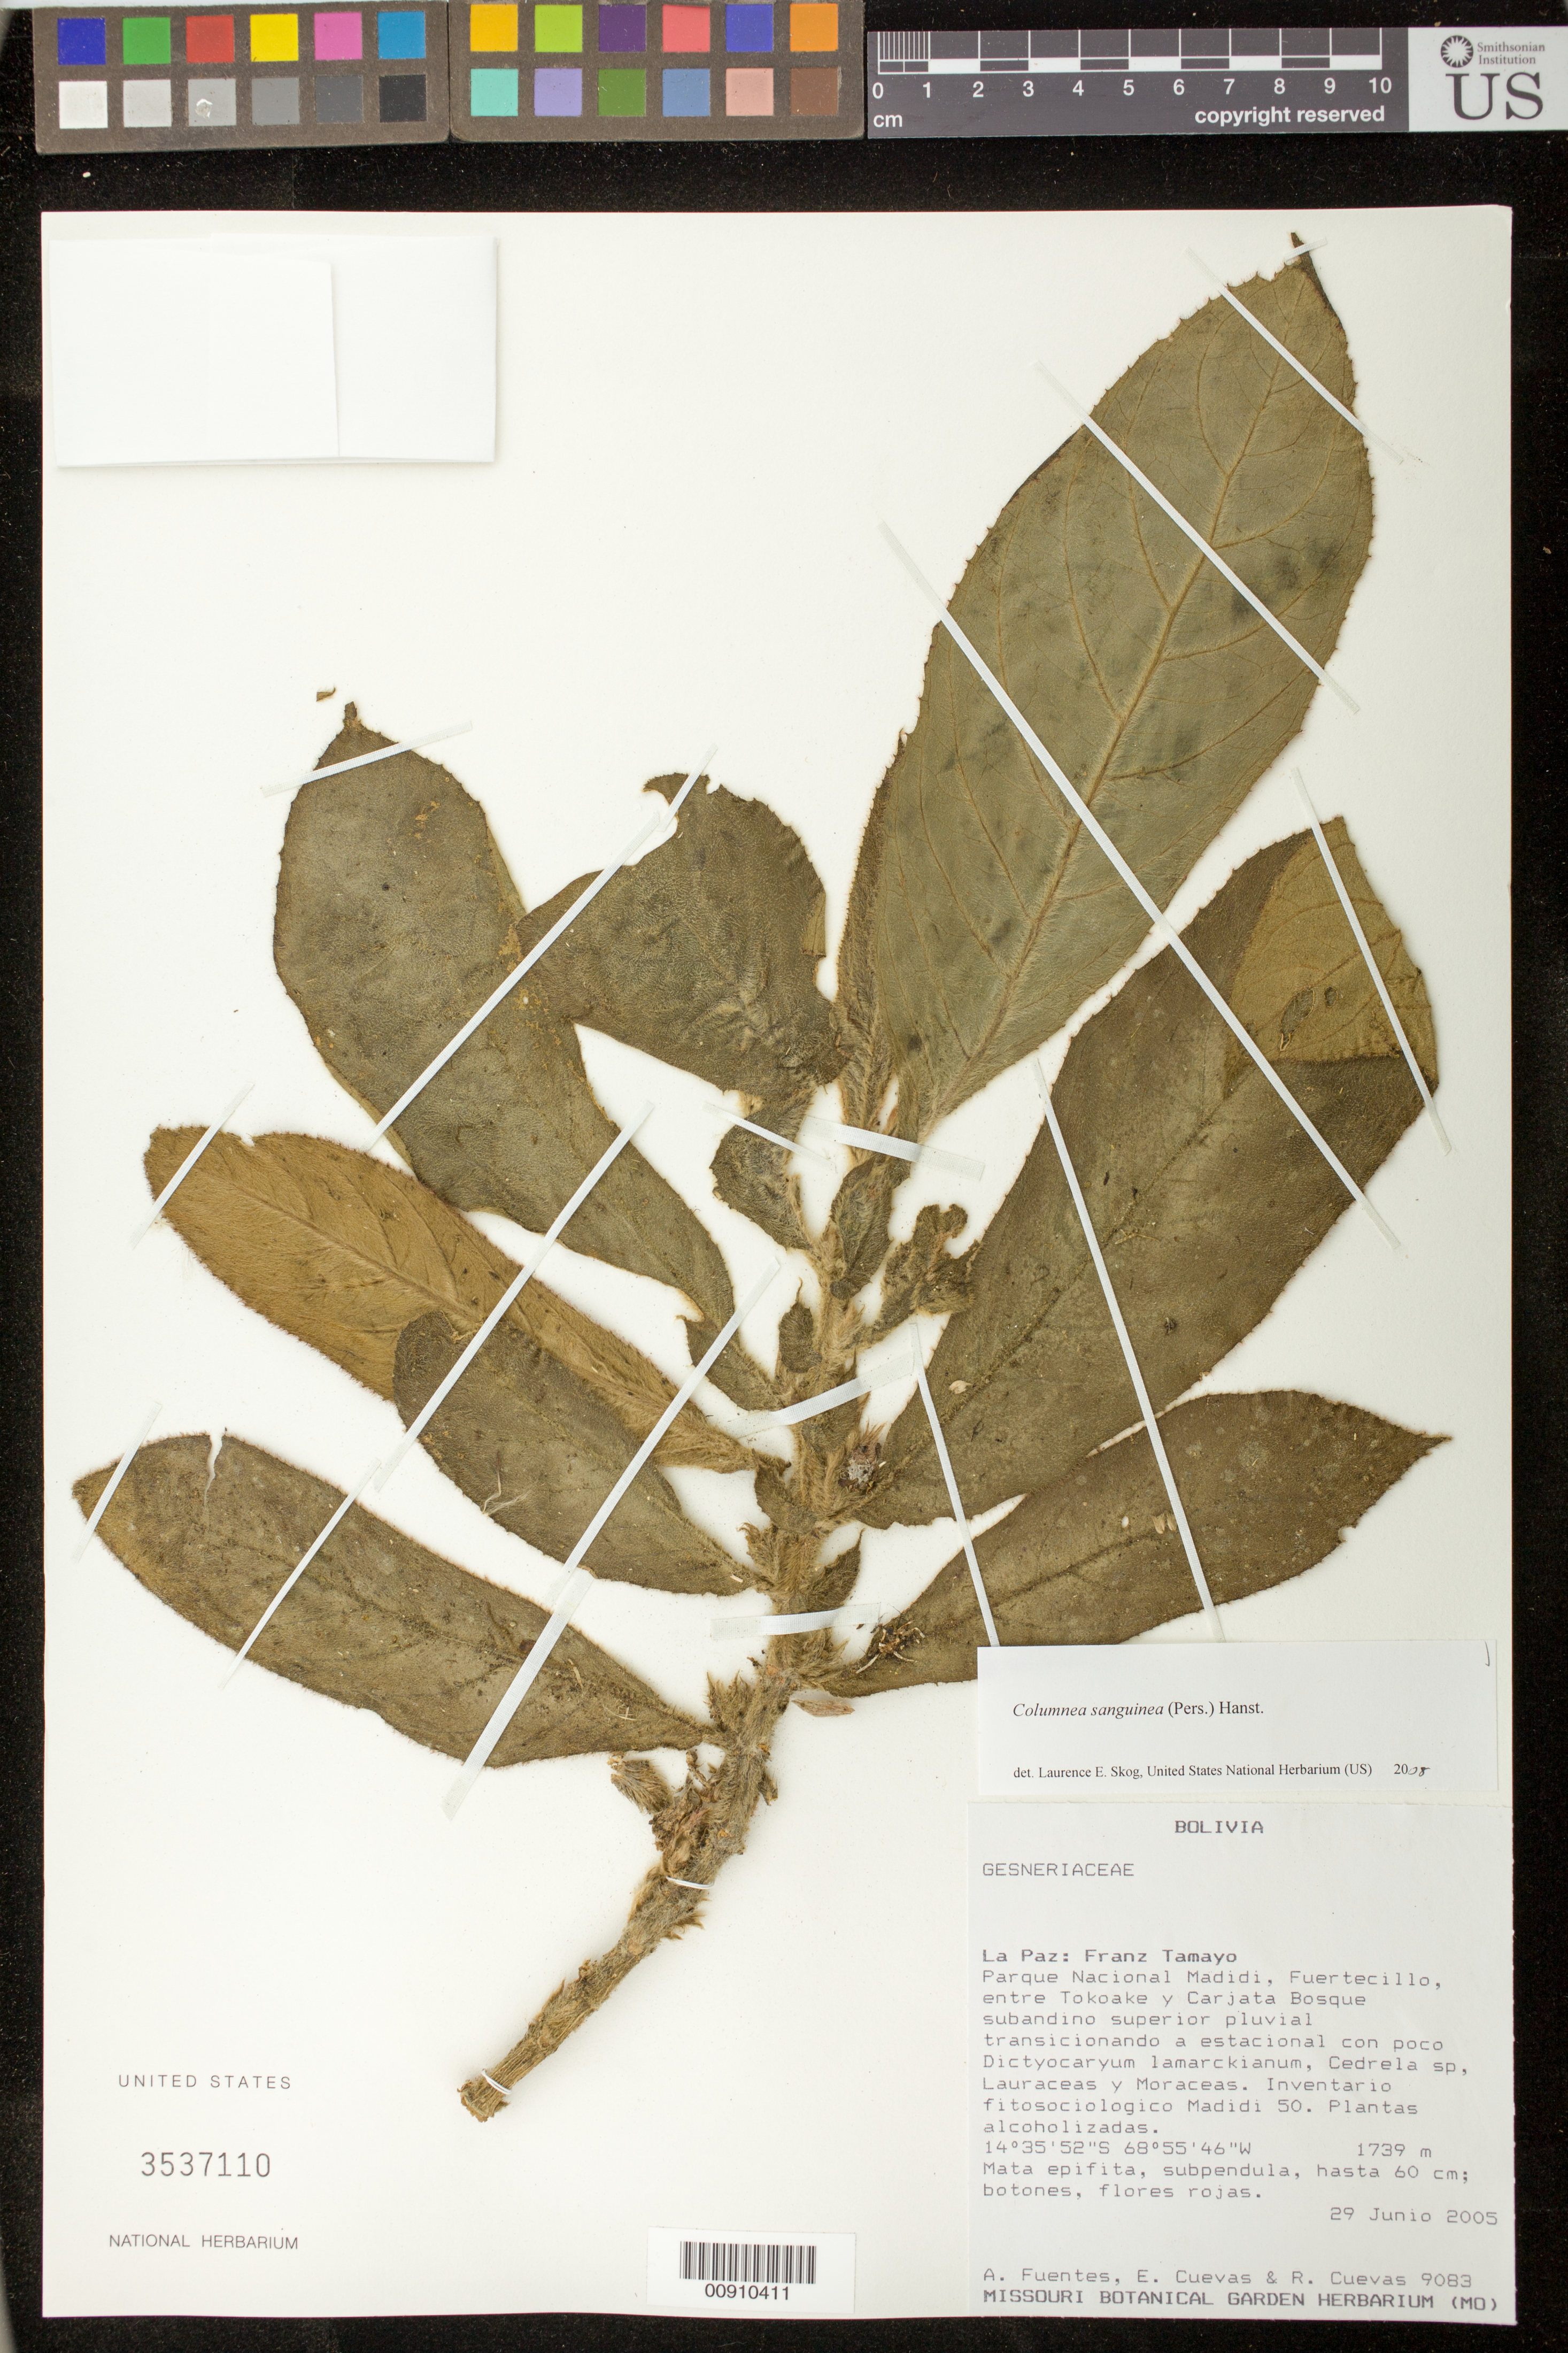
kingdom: Plantae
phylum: Tracheophyta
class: Magnoliopsida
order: Lamiales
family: Gesneriaceae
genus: Columnea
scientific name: Columnea sanguinea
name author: (Pers.) Hanst.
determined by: Skog, Laurence E.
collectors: A. Fuentes, E. Cuevas & R. Cuevas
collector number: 9083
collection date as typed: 29 Jun 2005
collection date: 2005-06-29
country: Bolivia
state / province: La Paz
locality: La Paz: Franz Tamayo. Parque Nacional Madidi, Fuertecillo, entre Tokoake y Carjata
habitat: Bosque subandino superior pluvial transicionando a estacional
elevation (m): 1739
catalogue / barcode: US 3537110